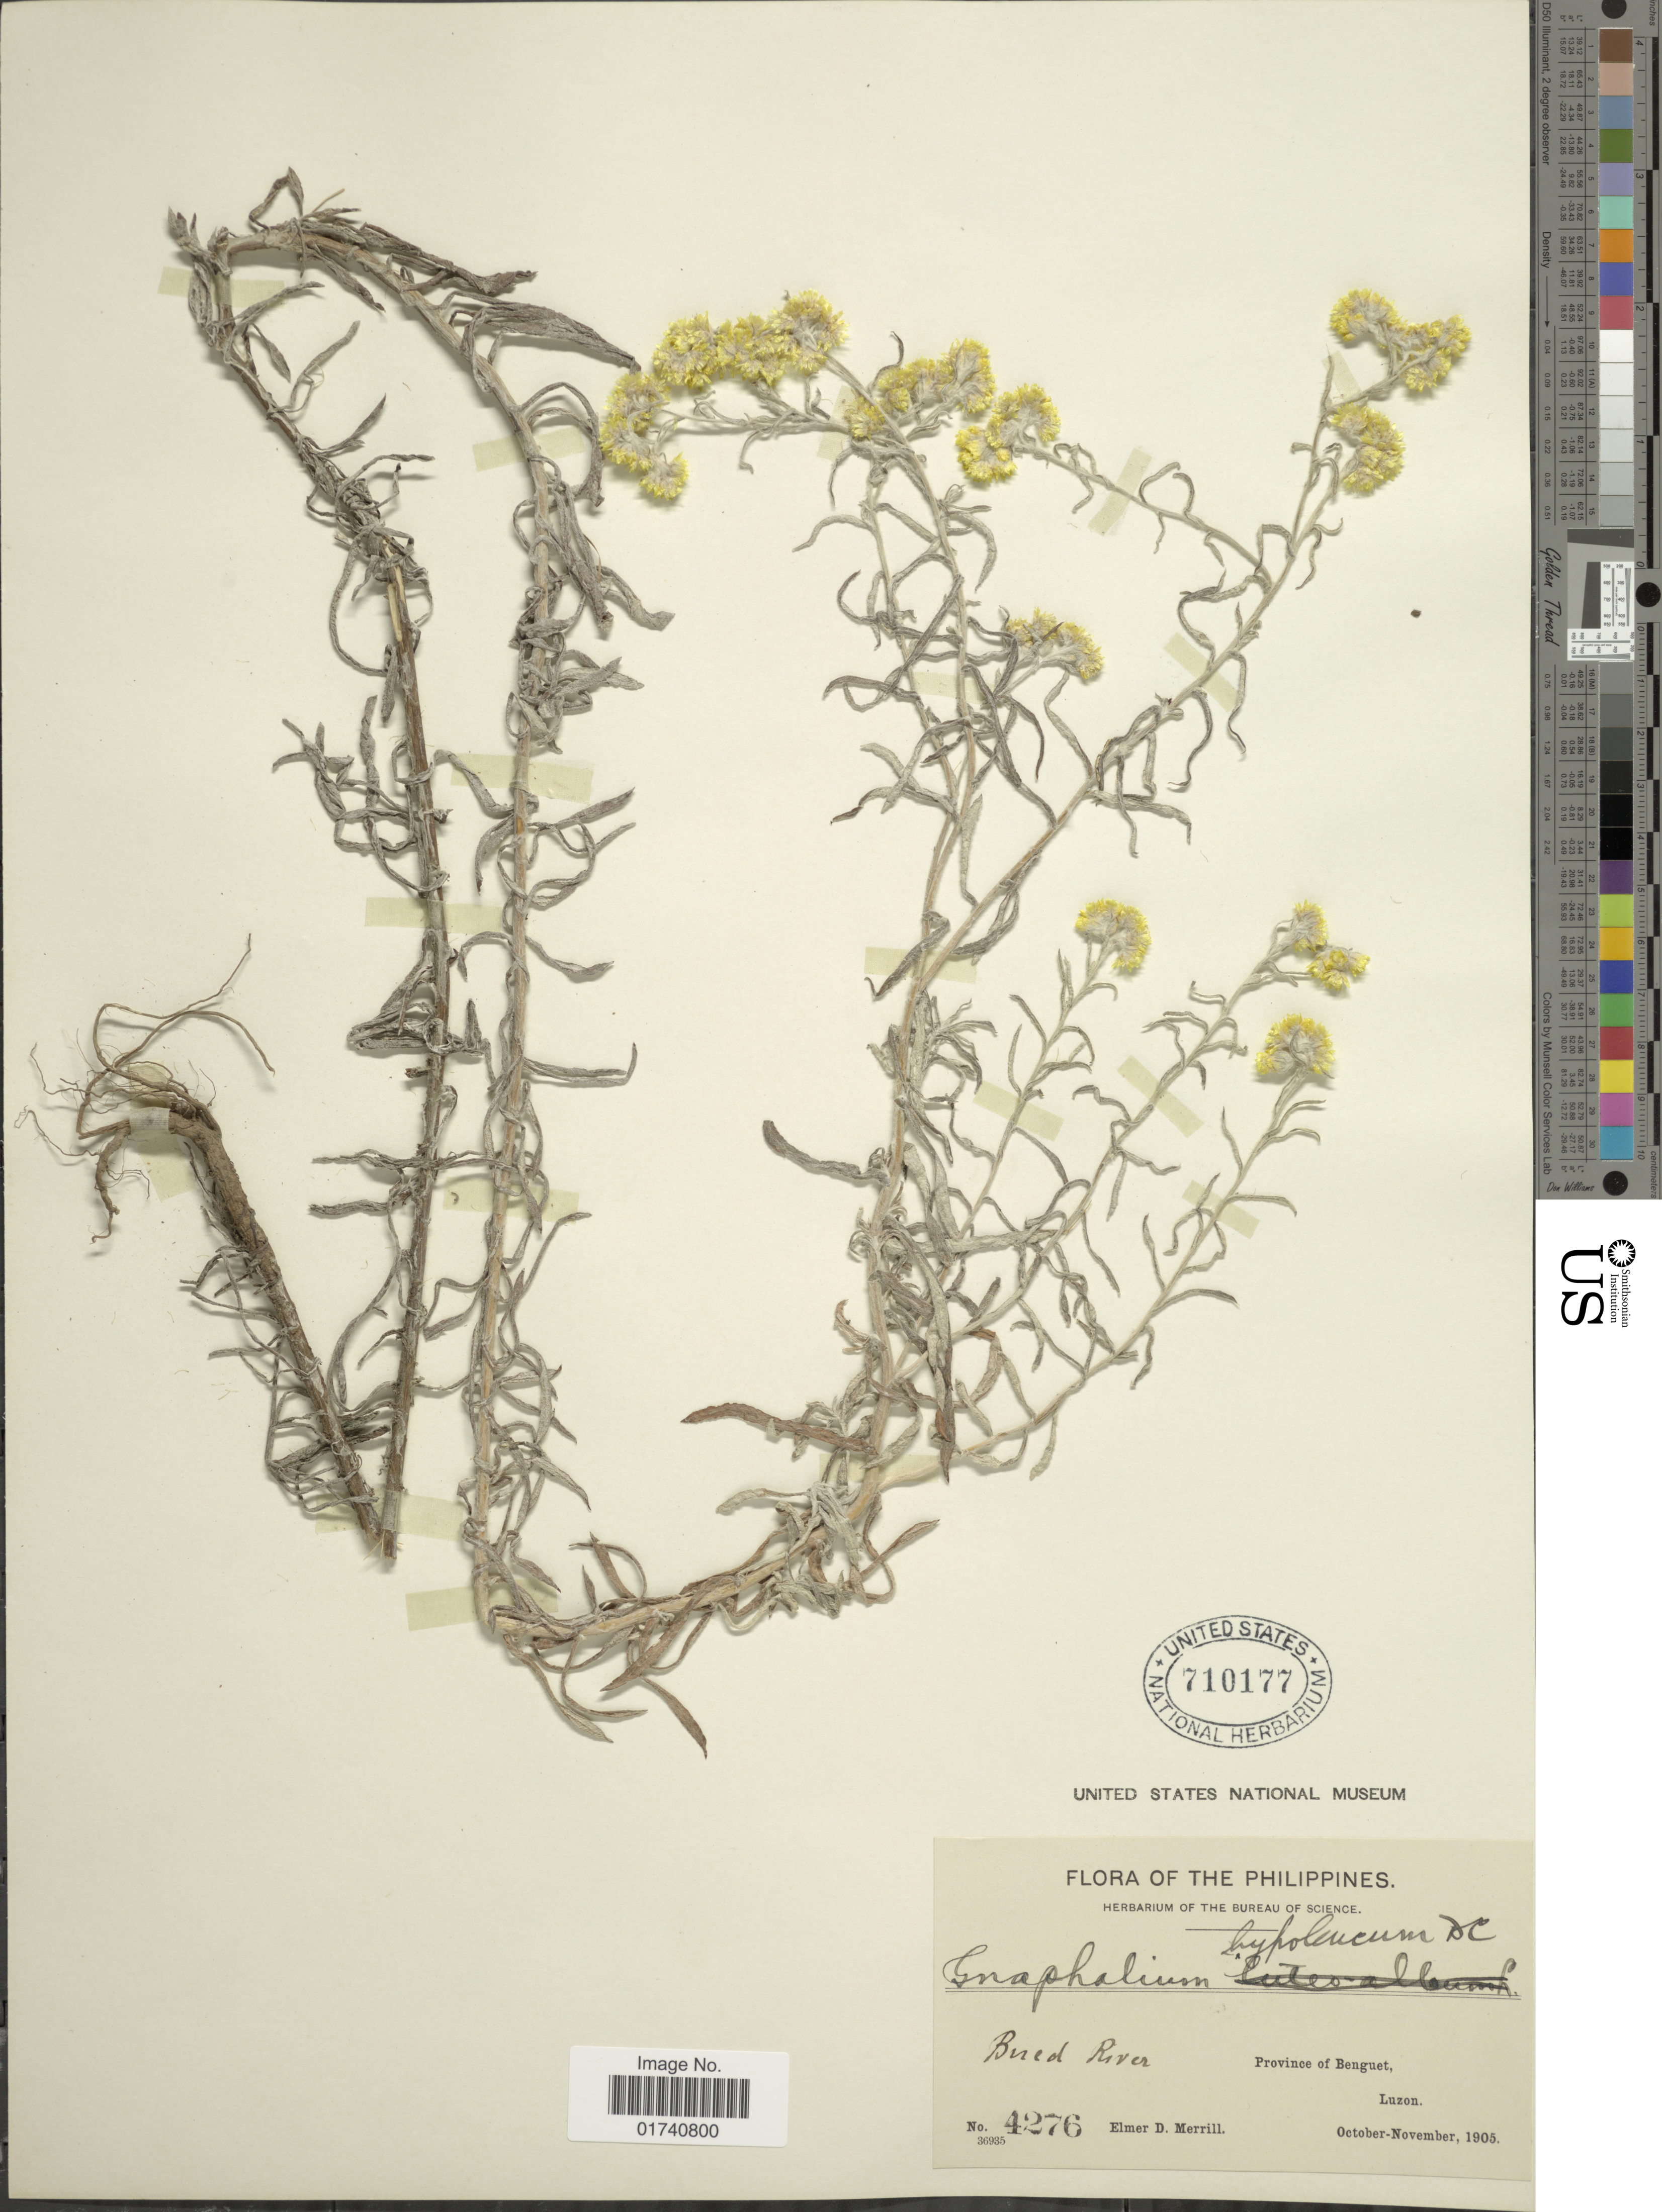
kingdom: Plantae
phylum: Tracheophyta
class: Magnoliopsida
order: Asterales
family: Asteraceae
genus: Pseudognaphalium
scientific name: Pseudognaphalium hypoleucum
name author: (DC.) Hilliard & B.L. Burtt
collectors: E. D. Merrill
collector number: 4276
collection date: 1905-10/1905-11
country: Philippines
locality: Bued River. Province of Benguet. Luzon.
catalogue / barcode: US 710177